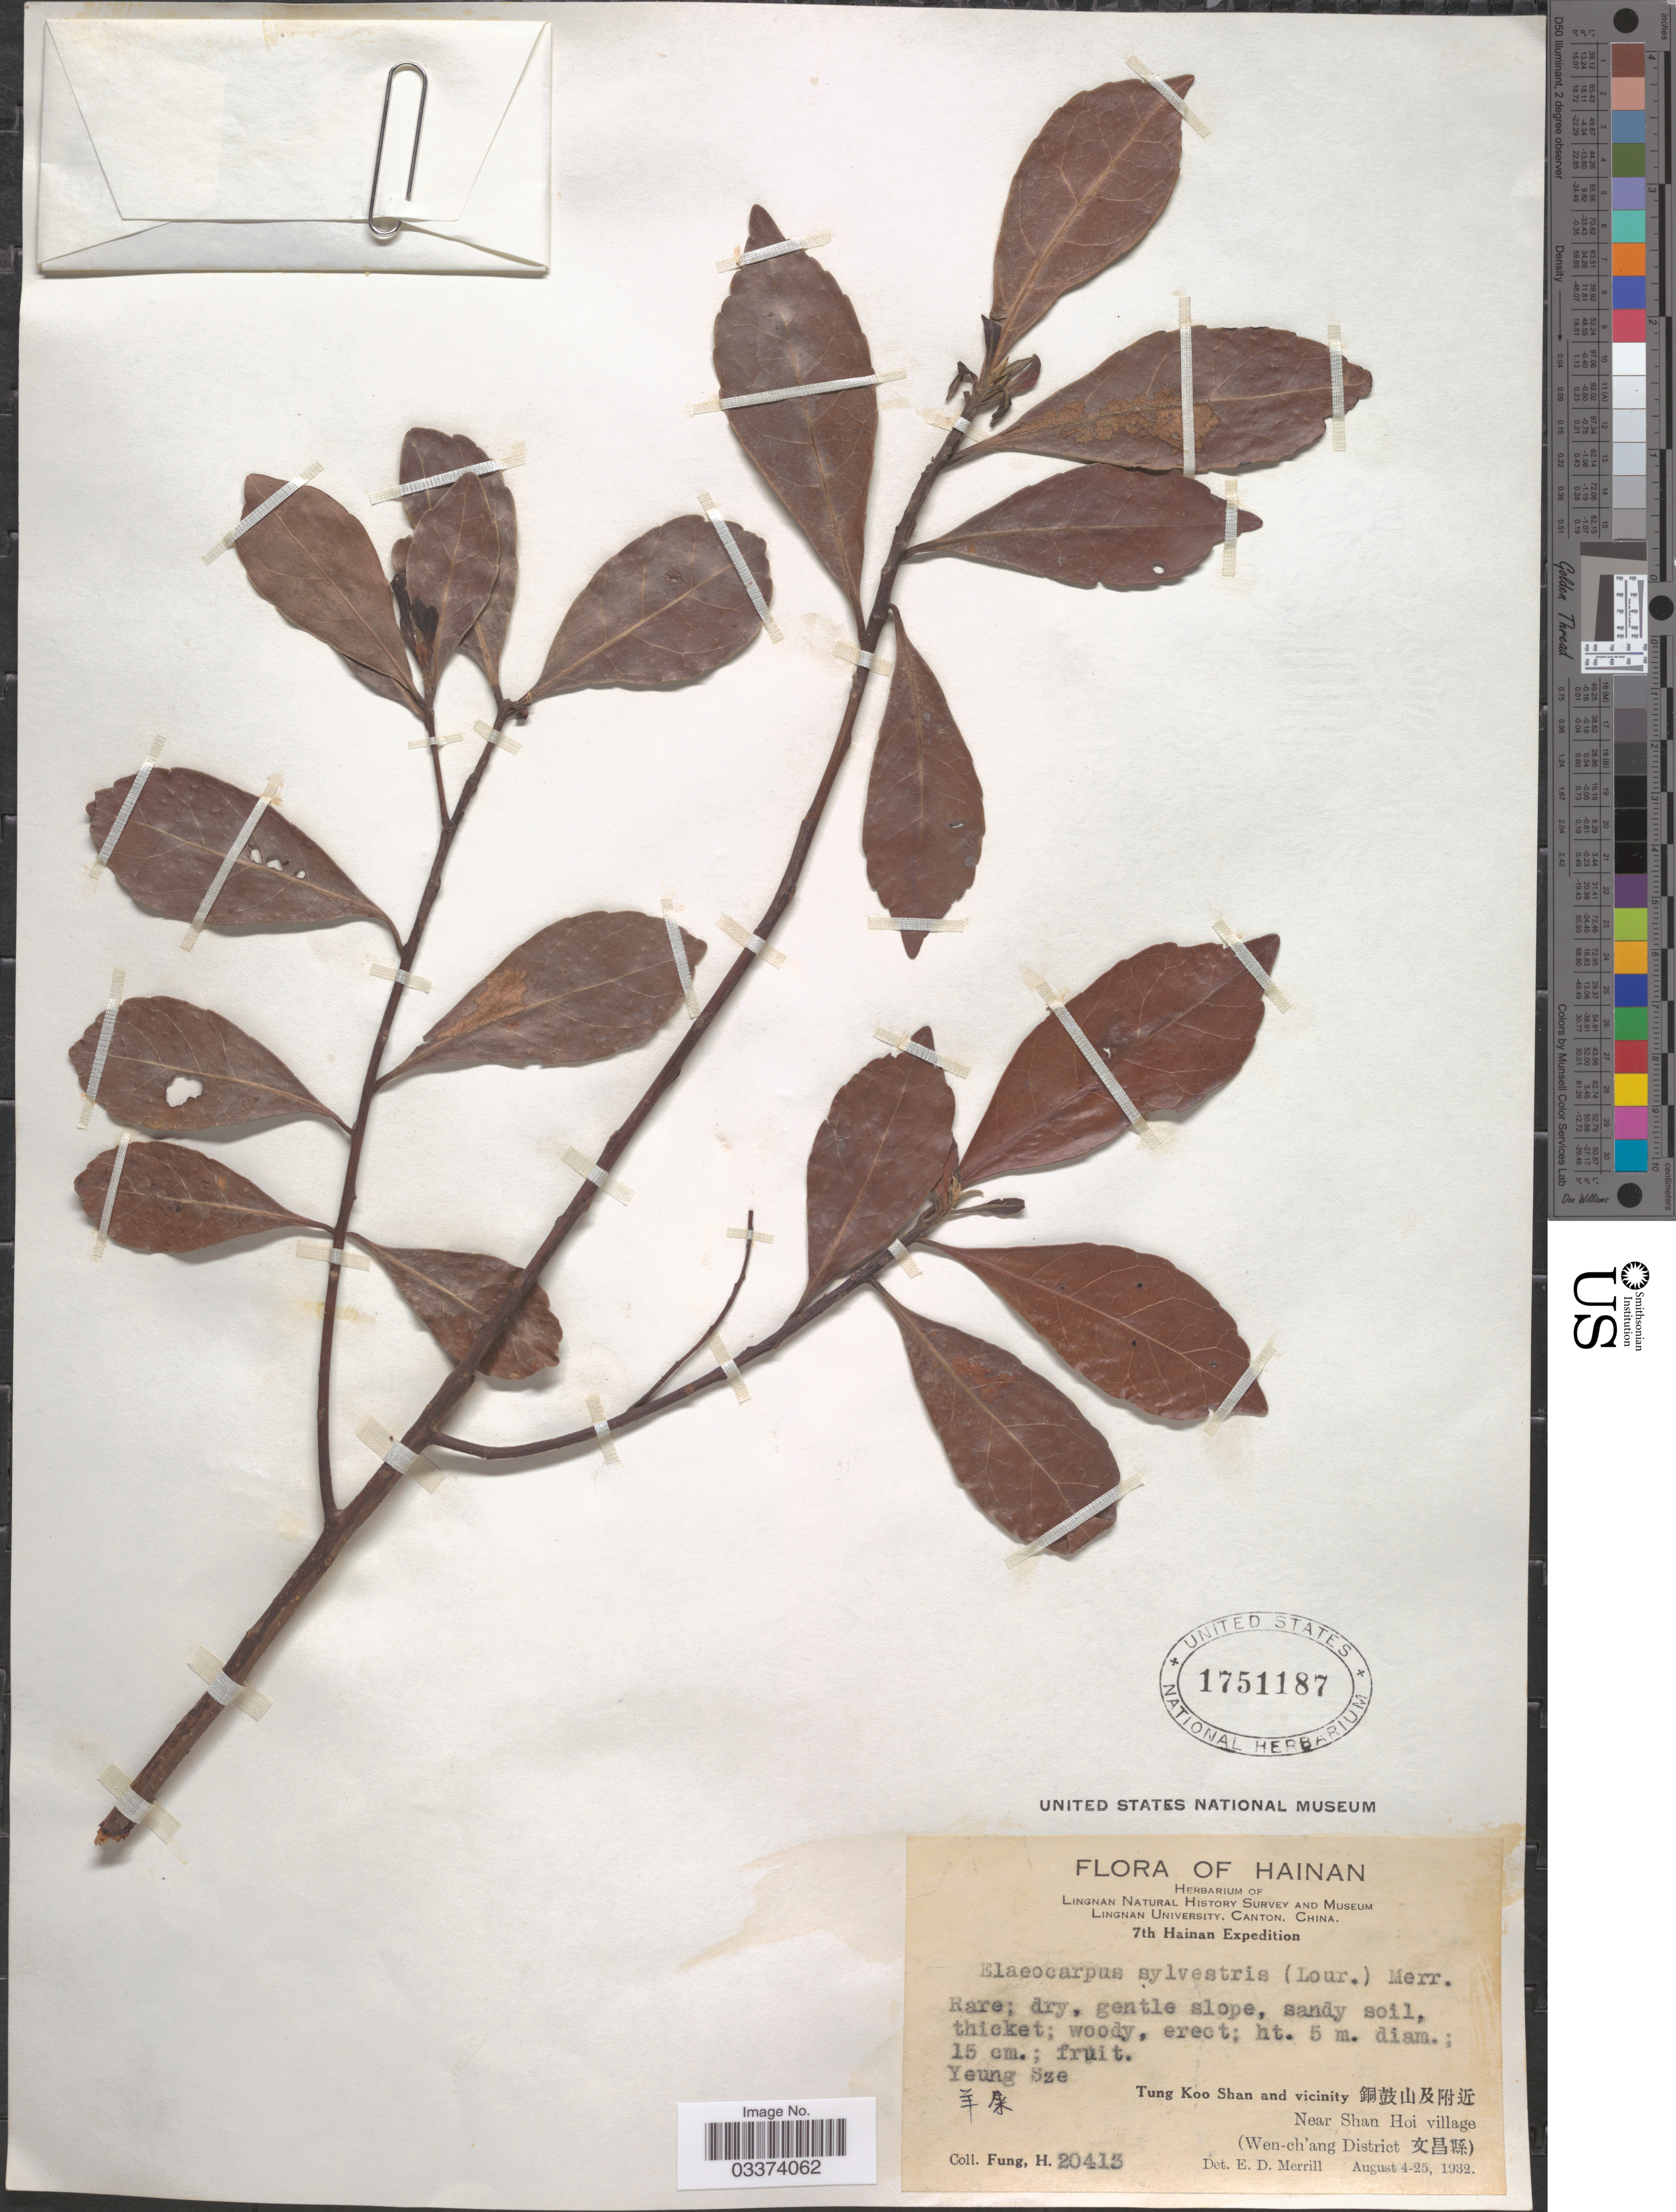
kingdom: Plantae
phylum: Tracheophyta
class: Magnoliopsida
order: Oxalidales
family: Elaeocarpaceae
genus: Elaeocarpus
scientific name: Elaeocarpus sylvestris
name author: (Lour.) Poir.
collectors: H. Fung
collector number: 20413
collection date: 1932-08-04/1932-08-25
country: China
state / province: Hainan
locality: Yeung Sze. Tung Koo Shan and vicinity Near Shan Hoi village (Wen-ch'ang District).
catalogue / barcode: US 1751187